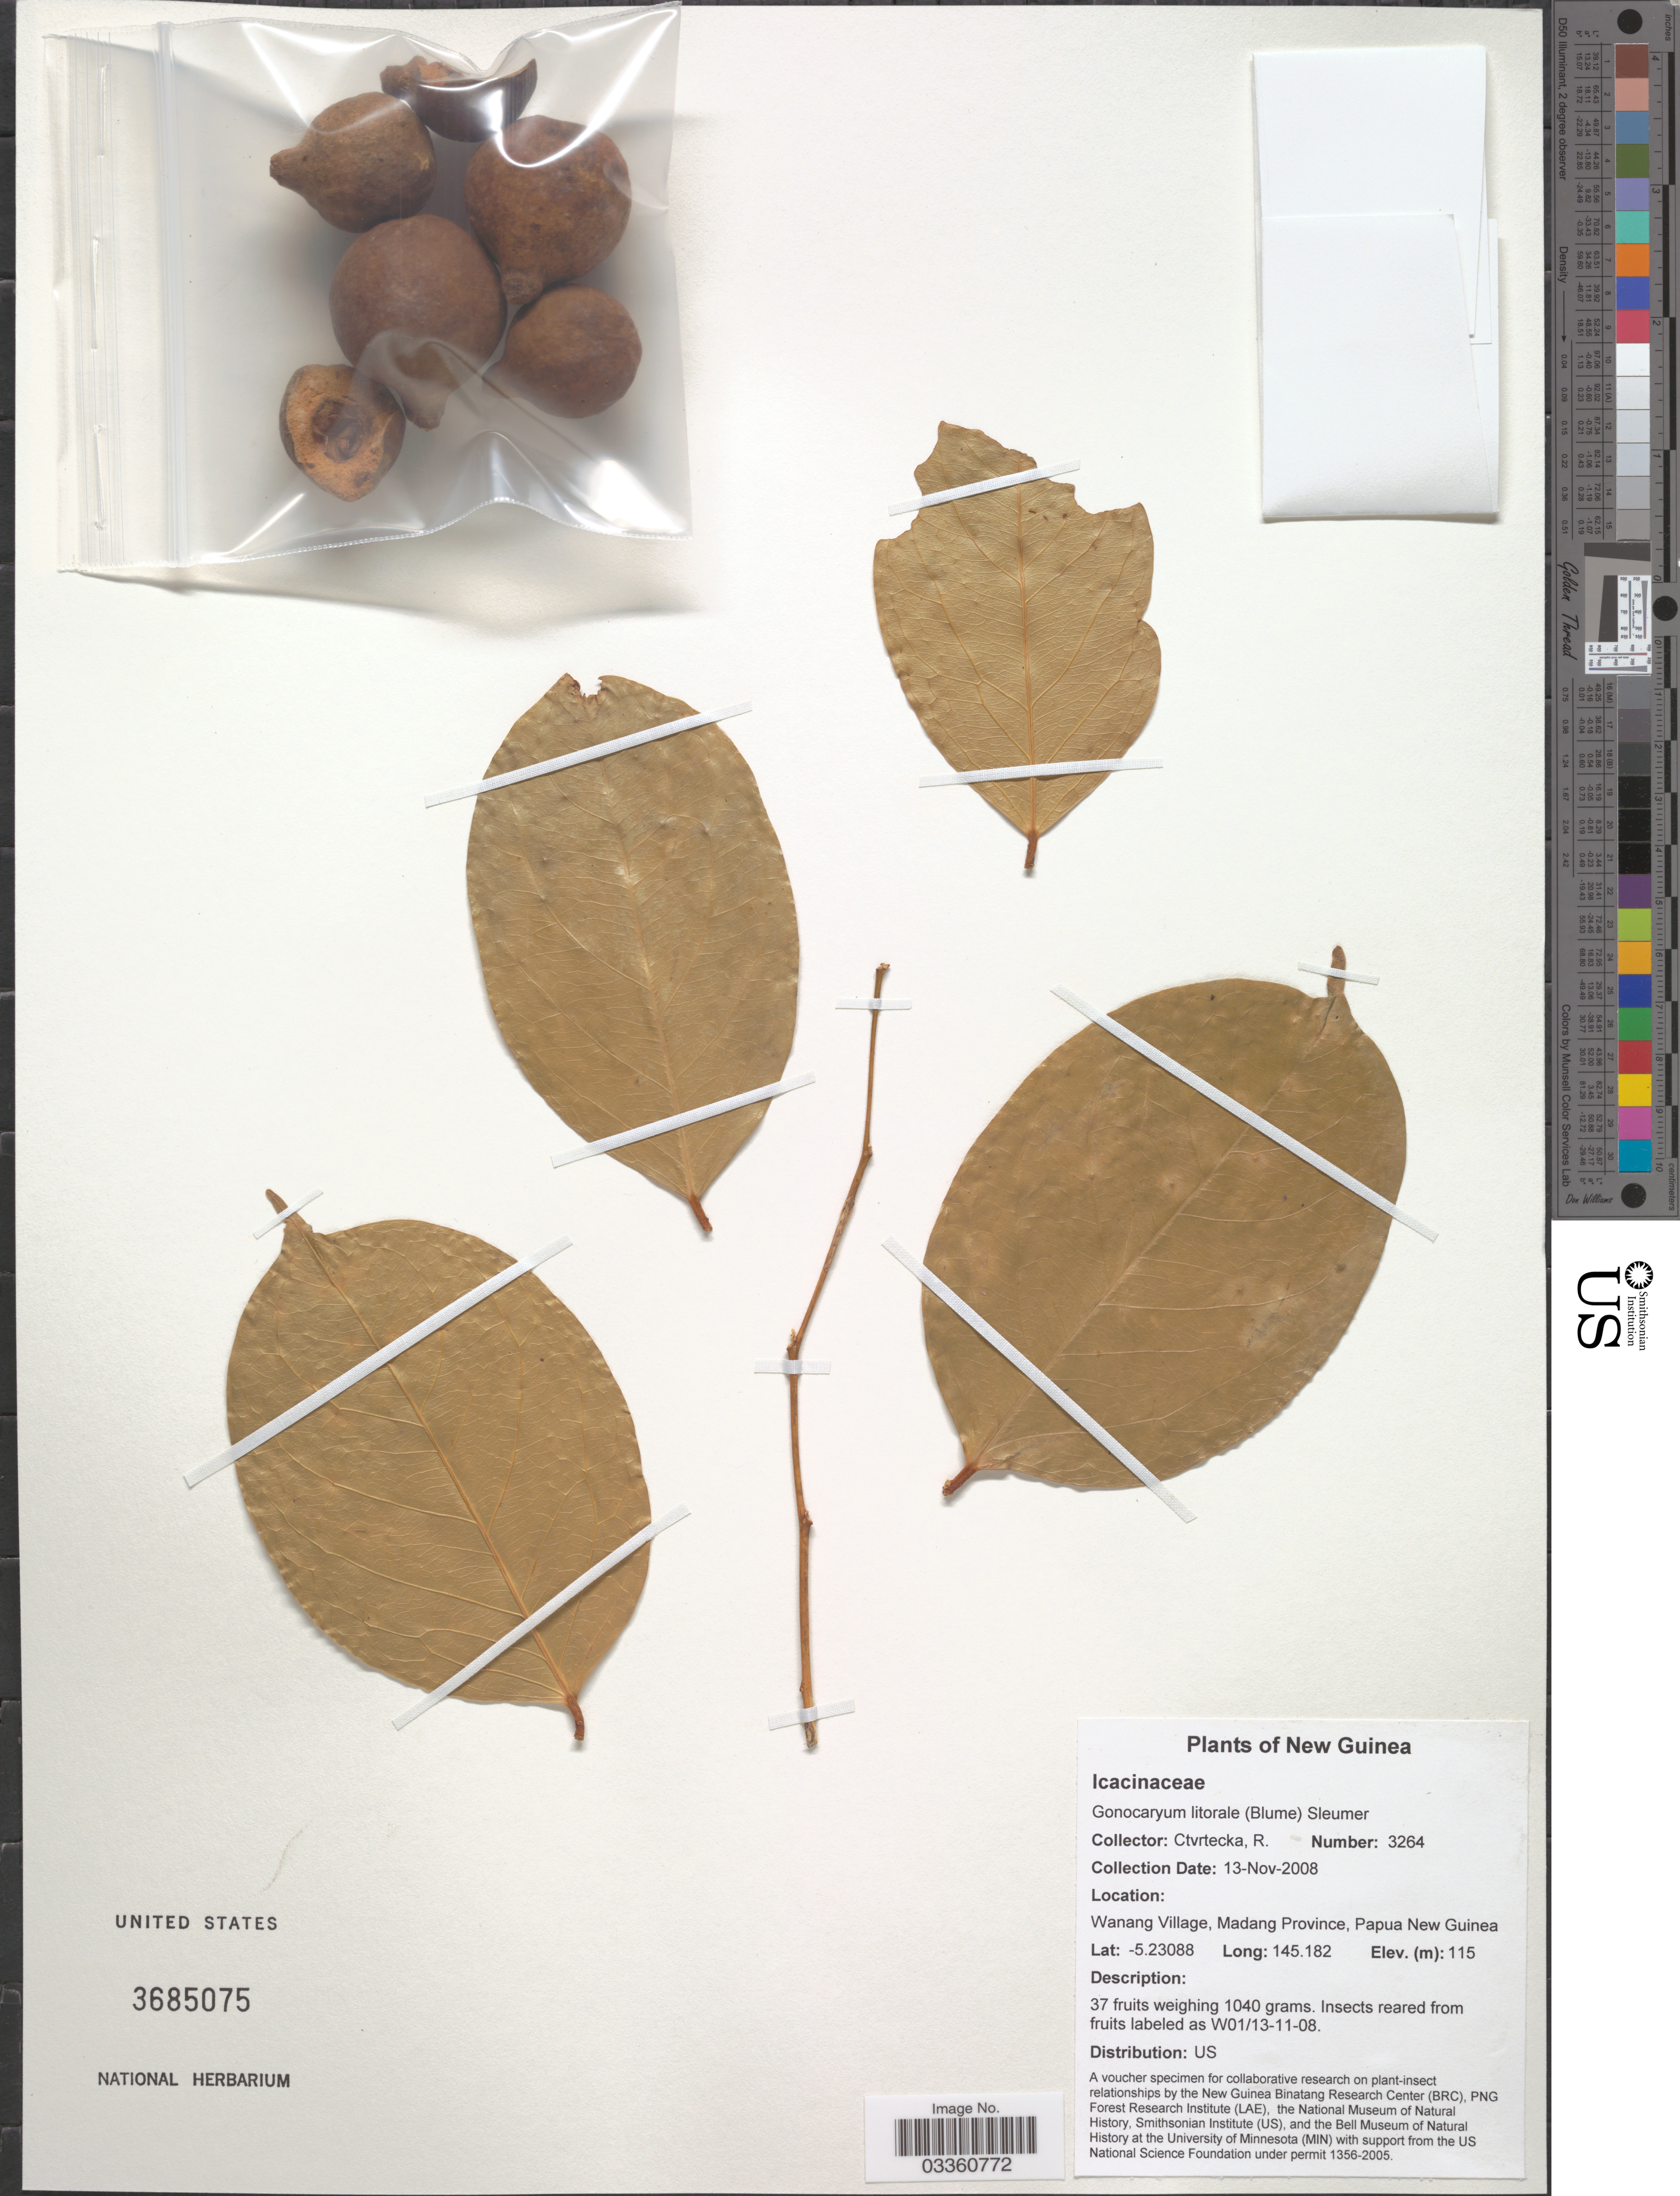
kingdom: Plantae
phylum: Tracheophyta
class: Magnoliopsida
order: Cardiopteridales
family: Cardiopteridaceae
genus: Gonocaryum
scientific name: Gonocaryum litorale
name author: (Blume) Sleumer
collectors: R. Ctvrtecka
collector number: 3264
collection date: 2008-11-13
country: Papua New Guinea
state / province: Madang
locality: New Guinea. Wanang Village.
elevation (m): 115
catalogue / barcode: US 3685075